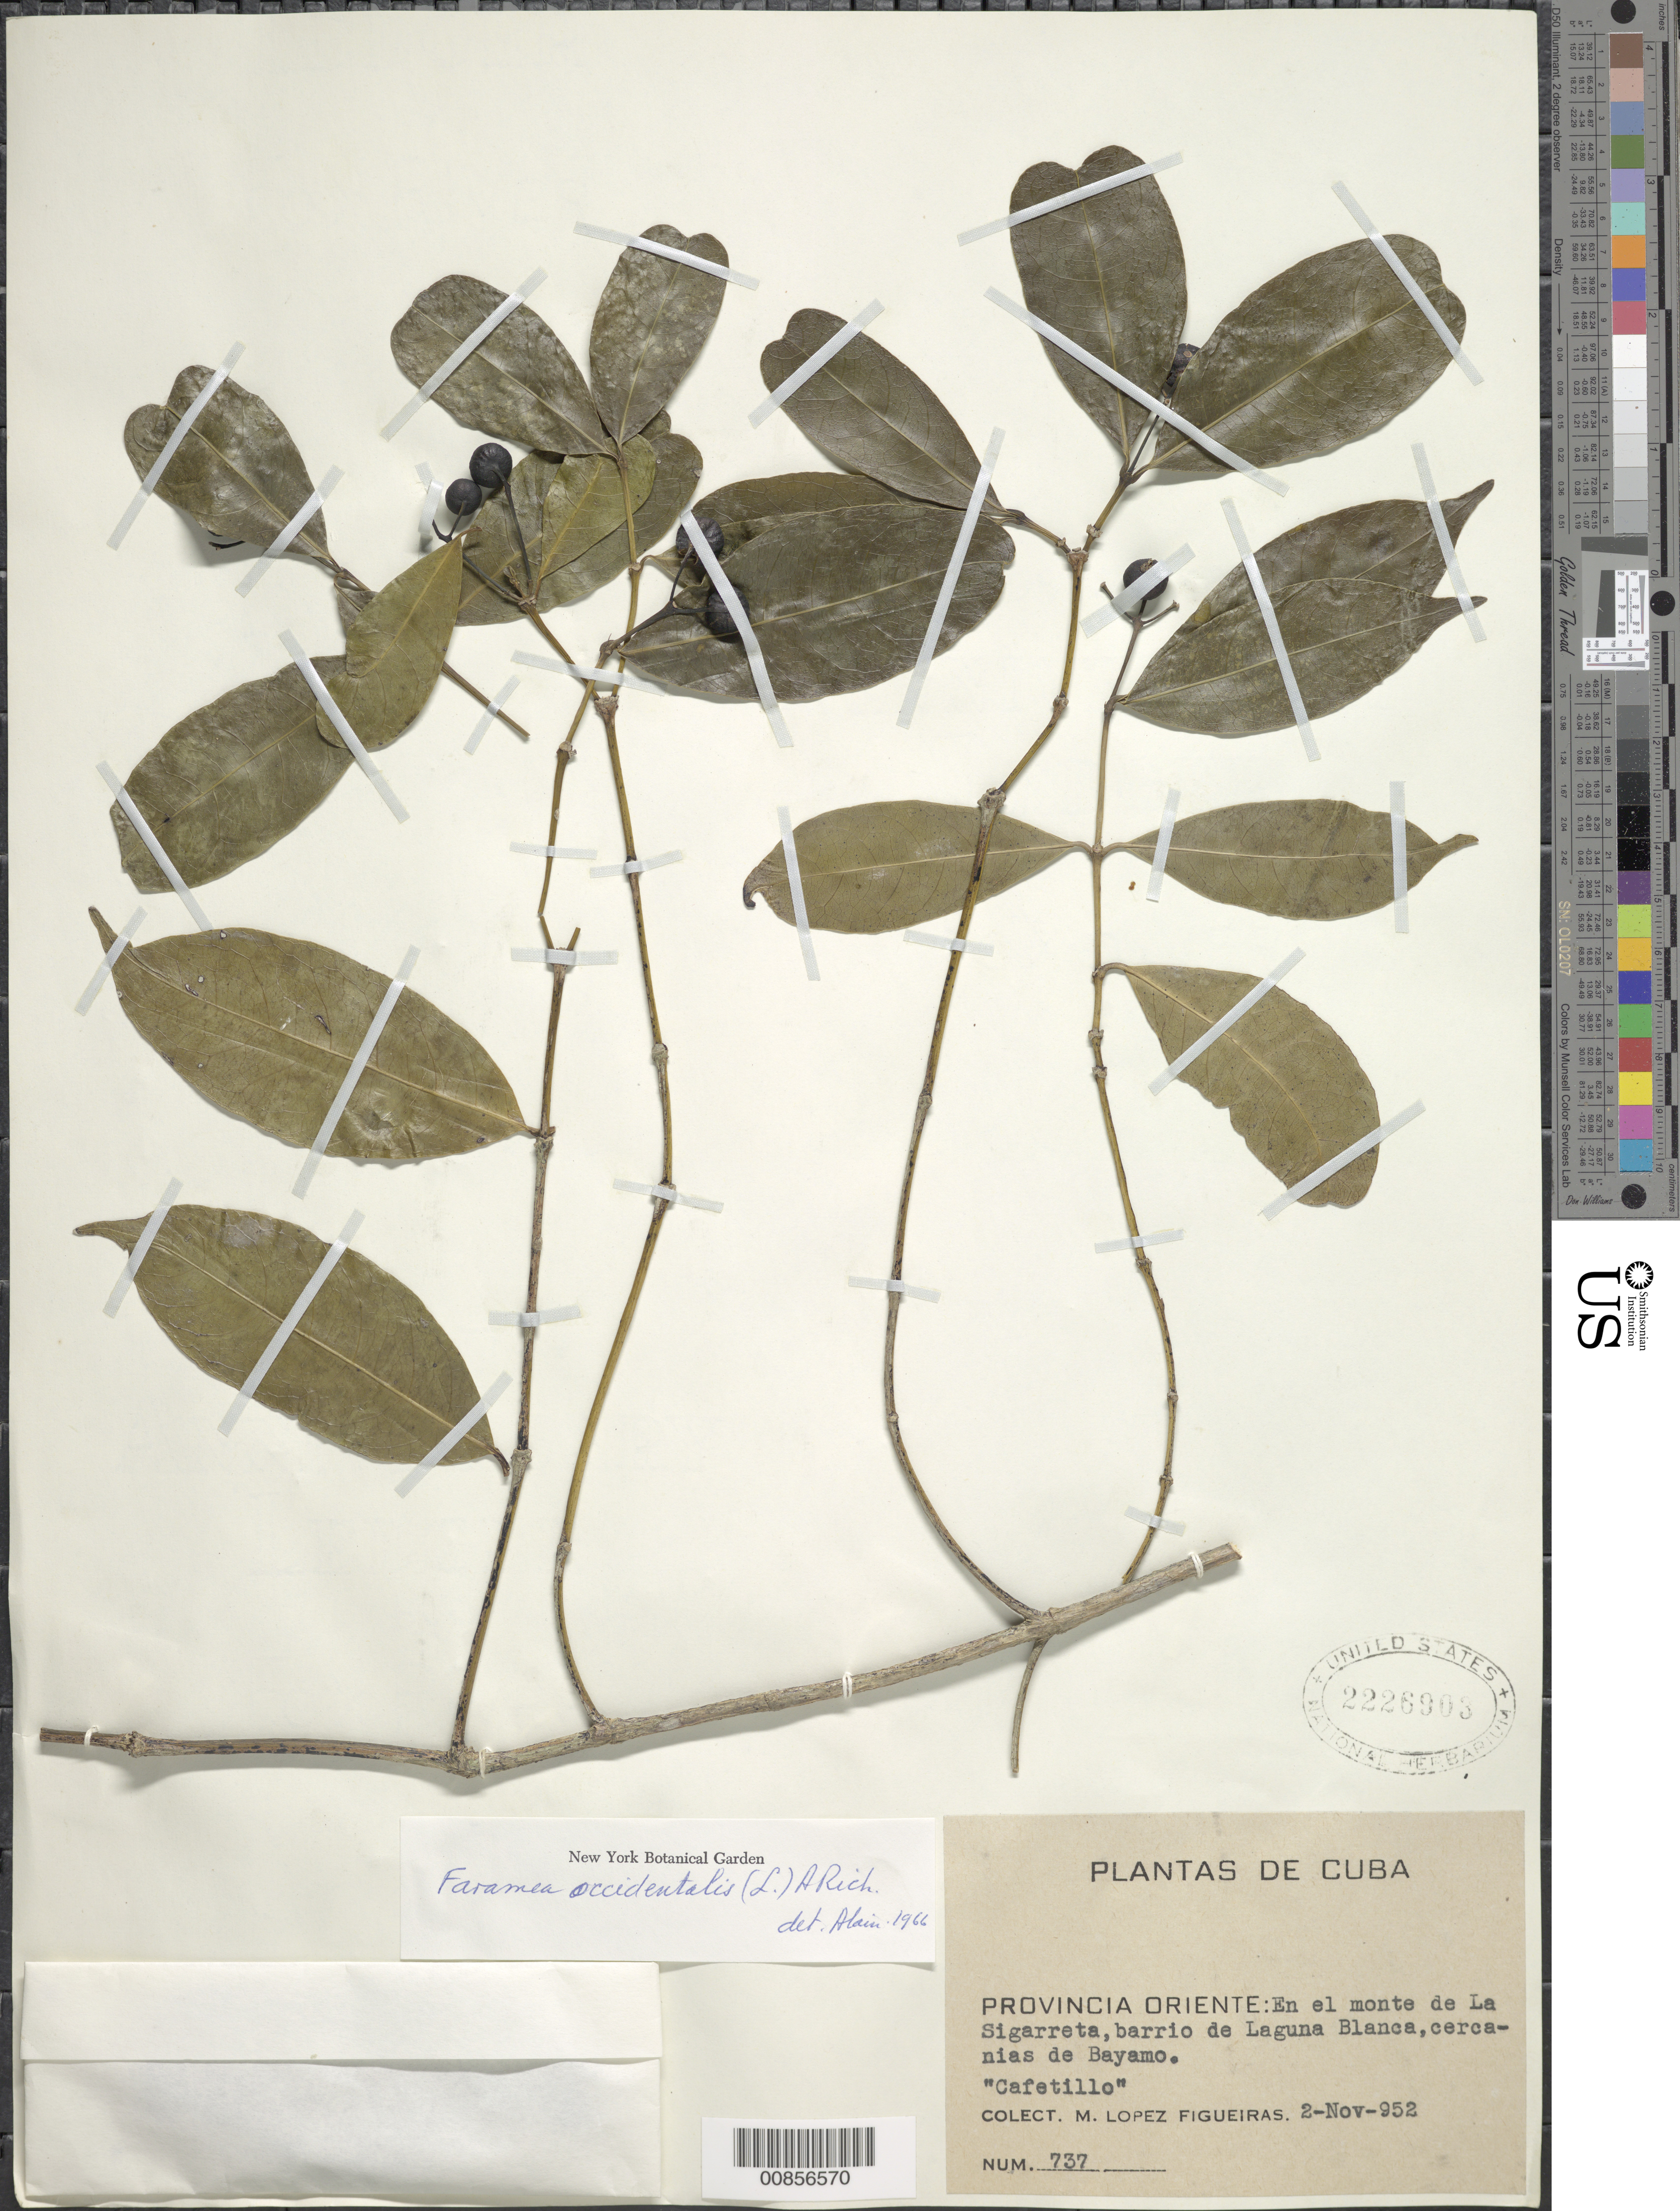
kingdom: Plantae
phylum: Tracheophyta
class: Magnoliopsida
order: Gentianales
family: Rubiaceae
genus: Faramea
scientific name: Faramea occidentalis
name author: (L.) A. Rich.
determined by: Liogier, Alain H.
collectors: M. López Figueiras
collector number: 737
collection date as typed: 02 Nov 1952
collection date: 1952-11-02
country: Cuba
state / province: Oriente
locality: En el monte de La Sigarreta, barrio de Laguna Blanca, cercanias de Bayamo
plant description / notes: Common name: Cafetillo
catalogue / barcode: US 2226903